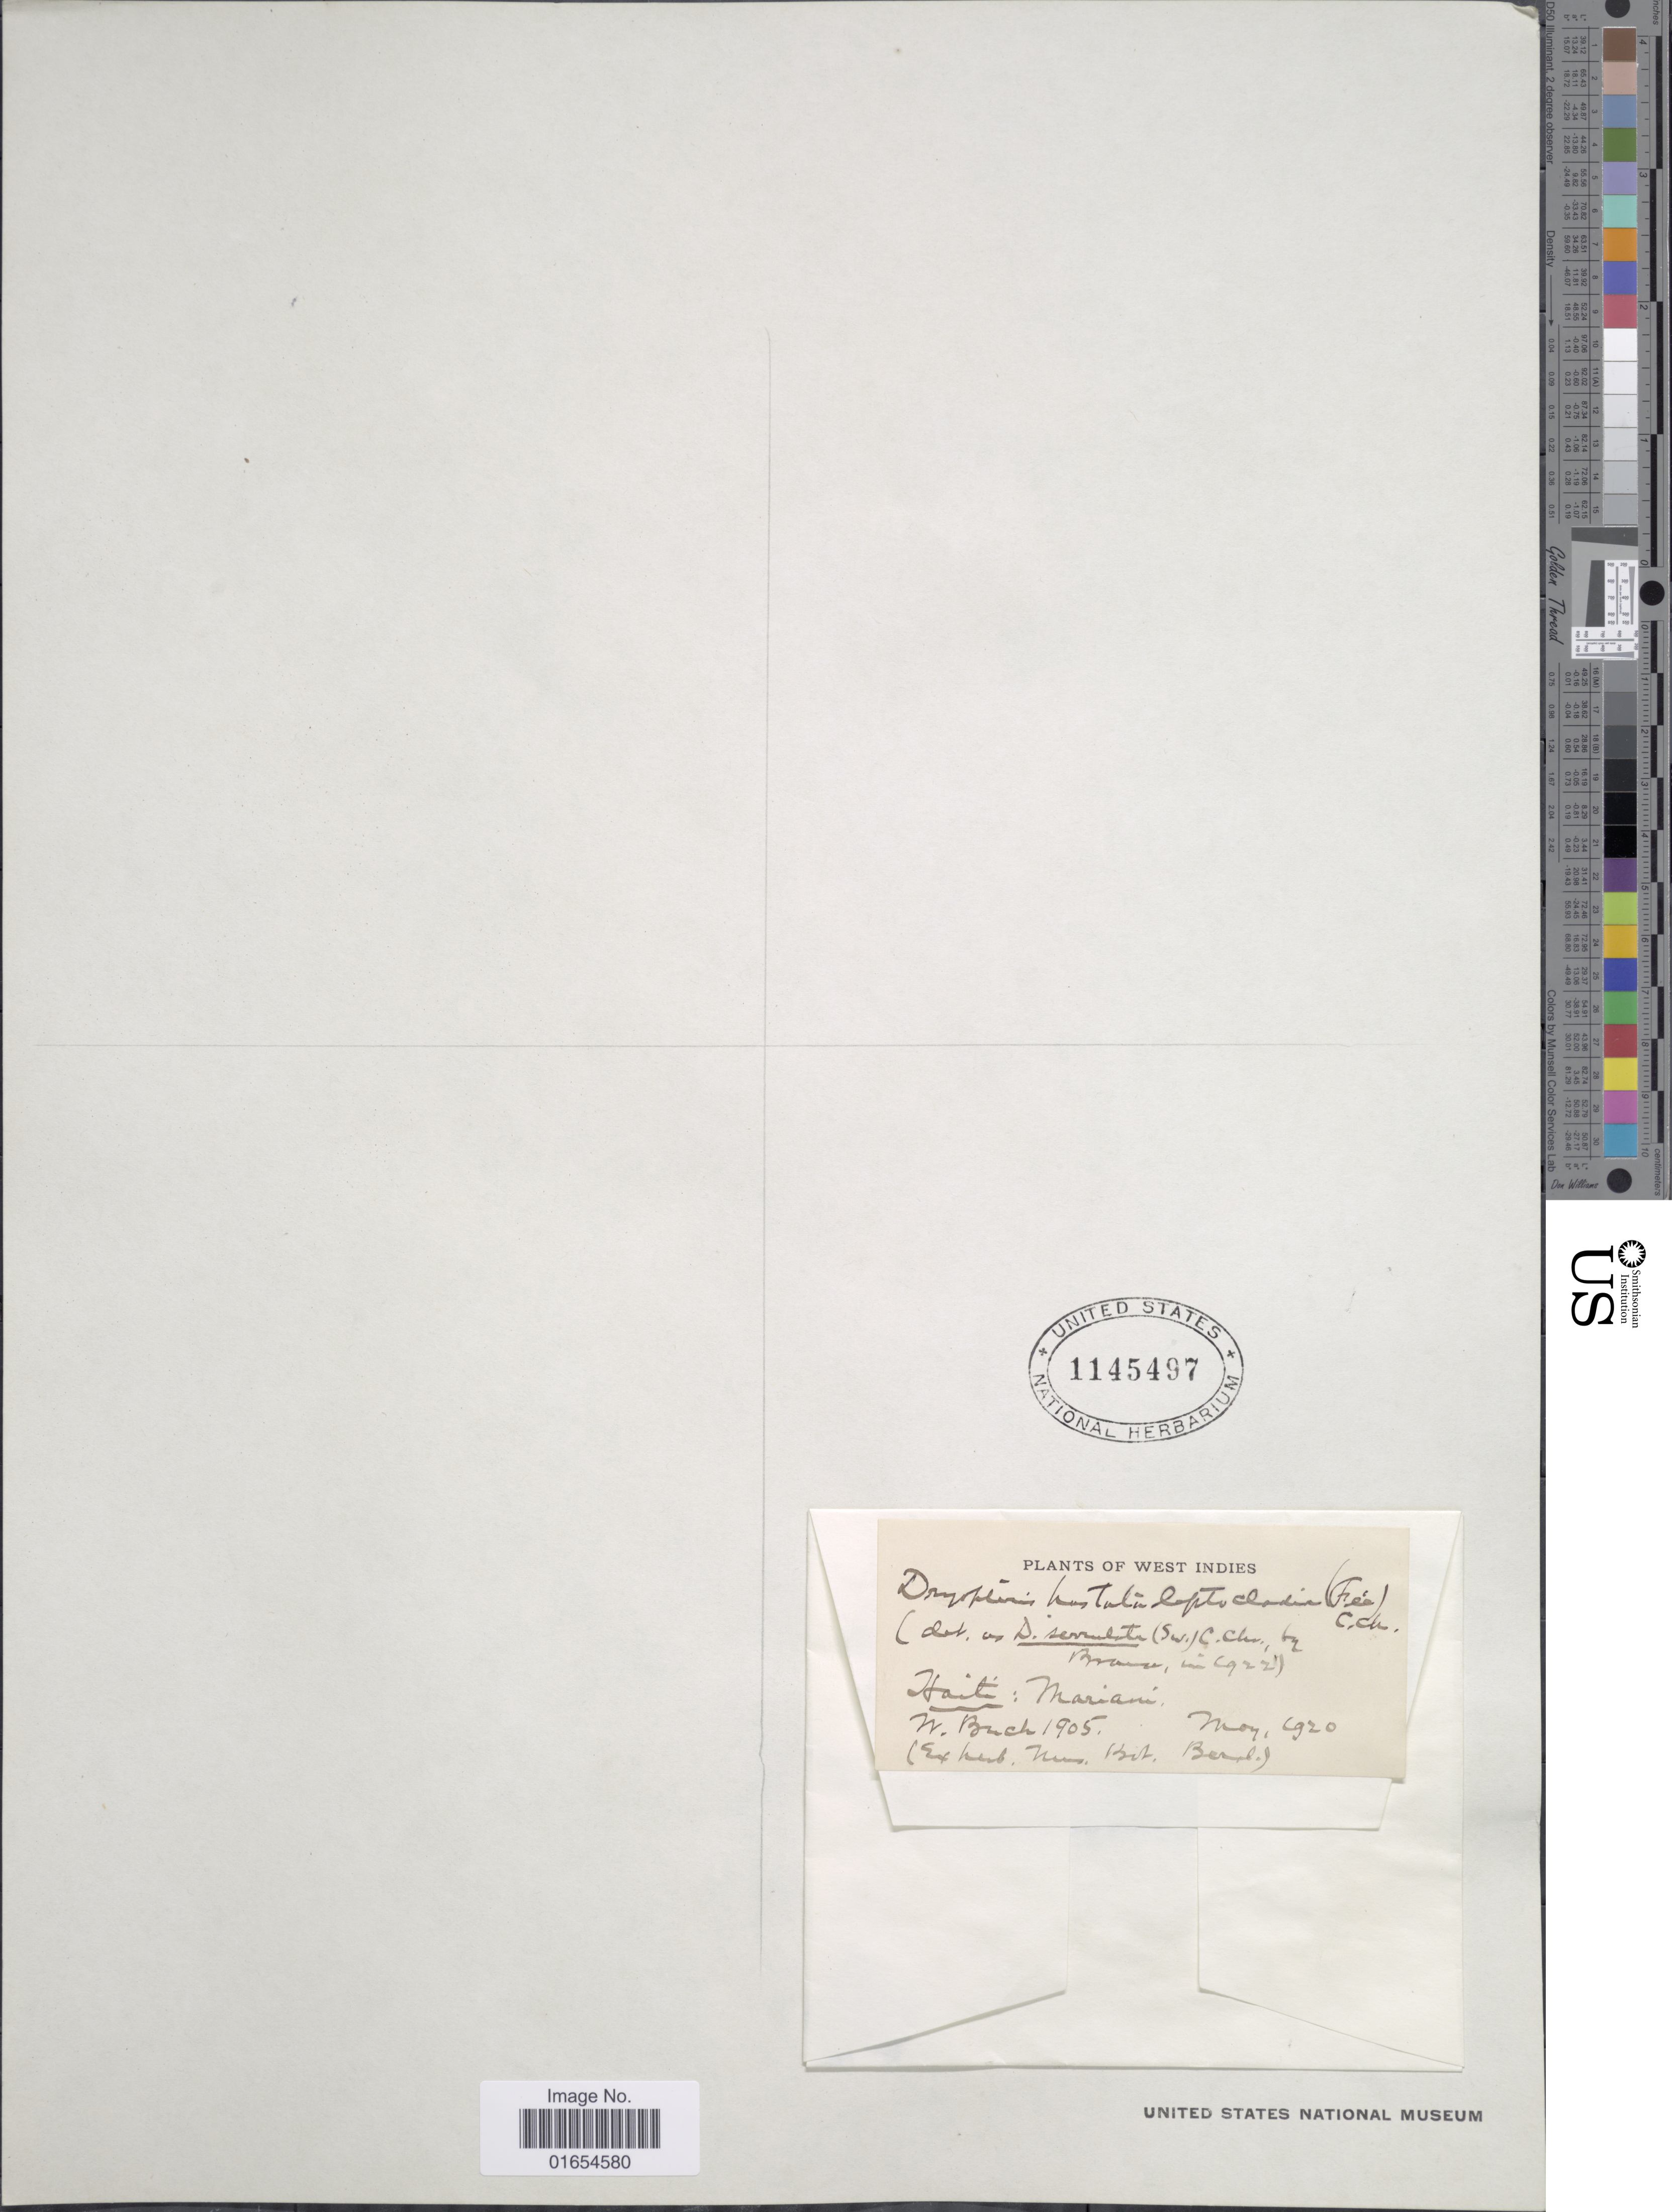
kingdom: Plantae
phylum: Tracheophyta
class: Polypodiopsida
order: Polypodiales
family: Thelypteridaceae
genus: Goniopteris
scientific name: Goniopteris leptocladia (Fée) comb. nov., ined 2015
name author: (Fée)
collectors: W. Buch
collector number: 1905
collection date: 1920-05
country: Haiti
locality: Mariani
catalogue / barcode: US 1145497